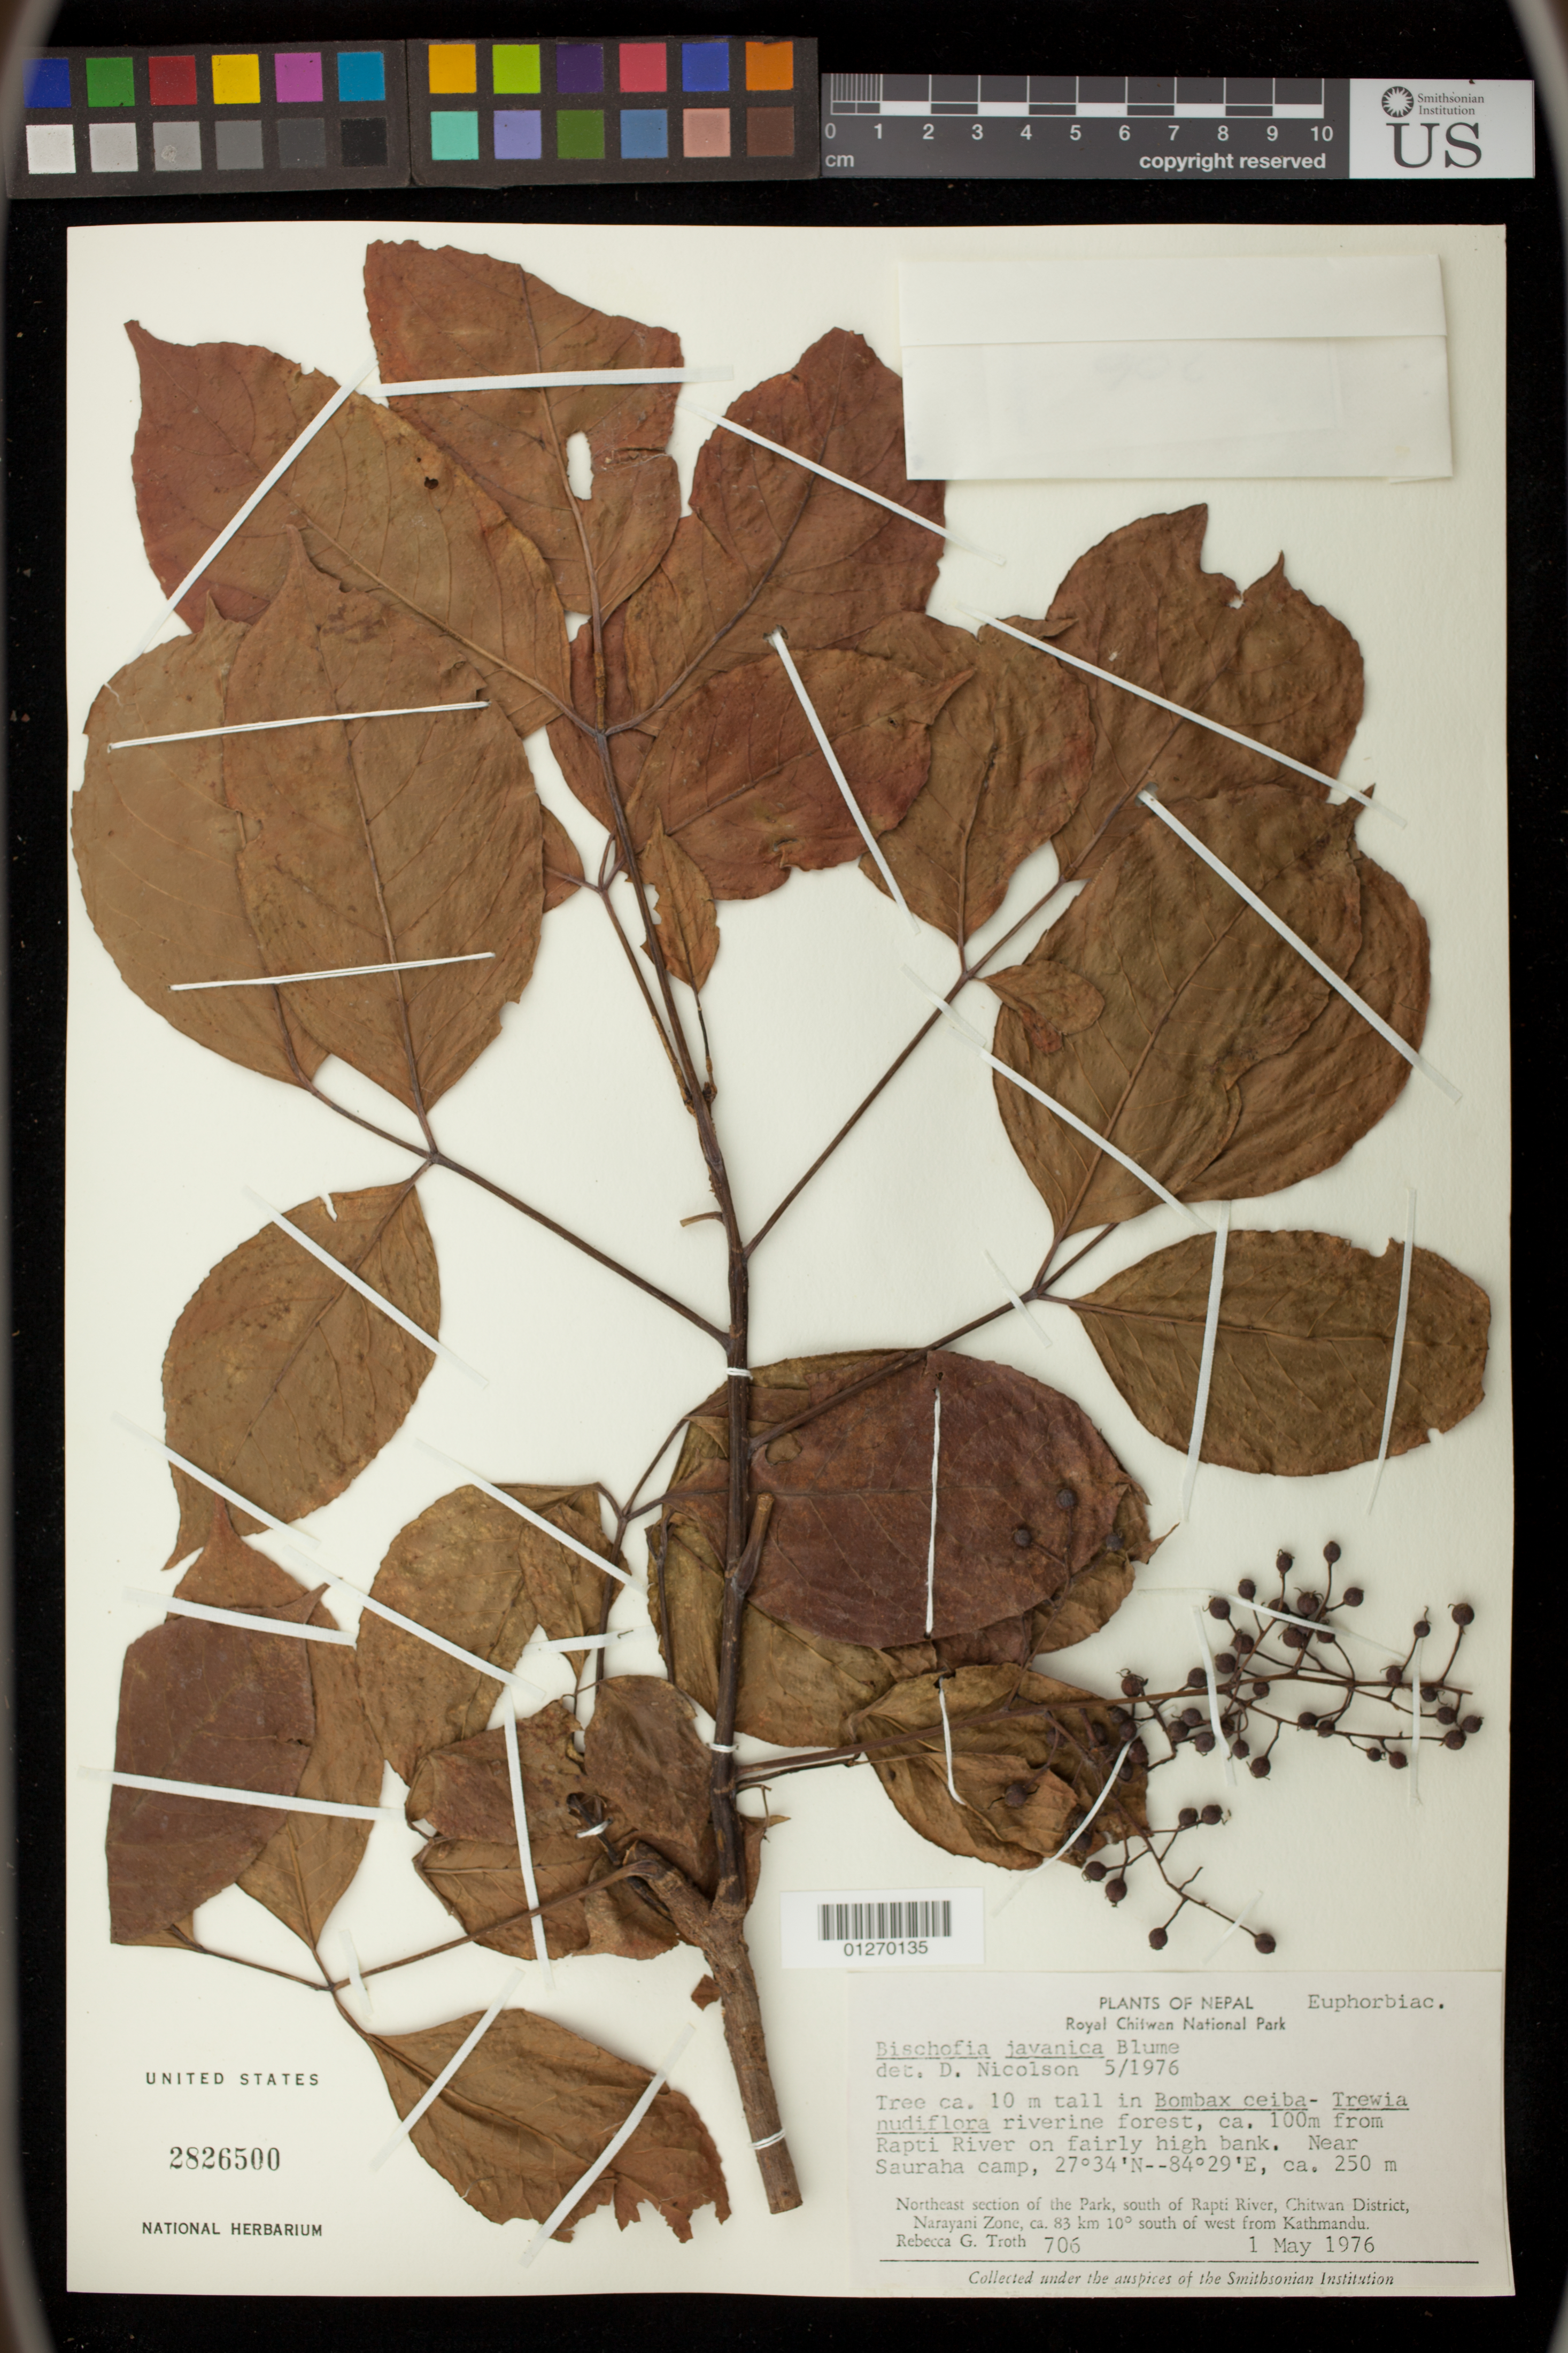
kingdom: Plantae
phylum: Tracheophyta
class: Magnoliopsida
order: Malpighiales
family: Phyllanthaceae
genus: Bischofia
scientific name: Bischofia javanica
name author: Blume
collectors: R. Troth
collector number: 706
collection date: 1976-05-01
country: Nepal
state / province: Central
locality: Northeast section of the PArk, south of Rapti River, Chitwan District, Narayani Zone, ca. 83 km 10° south of west from KAthmandu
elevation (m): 76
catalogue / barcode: US 2826500